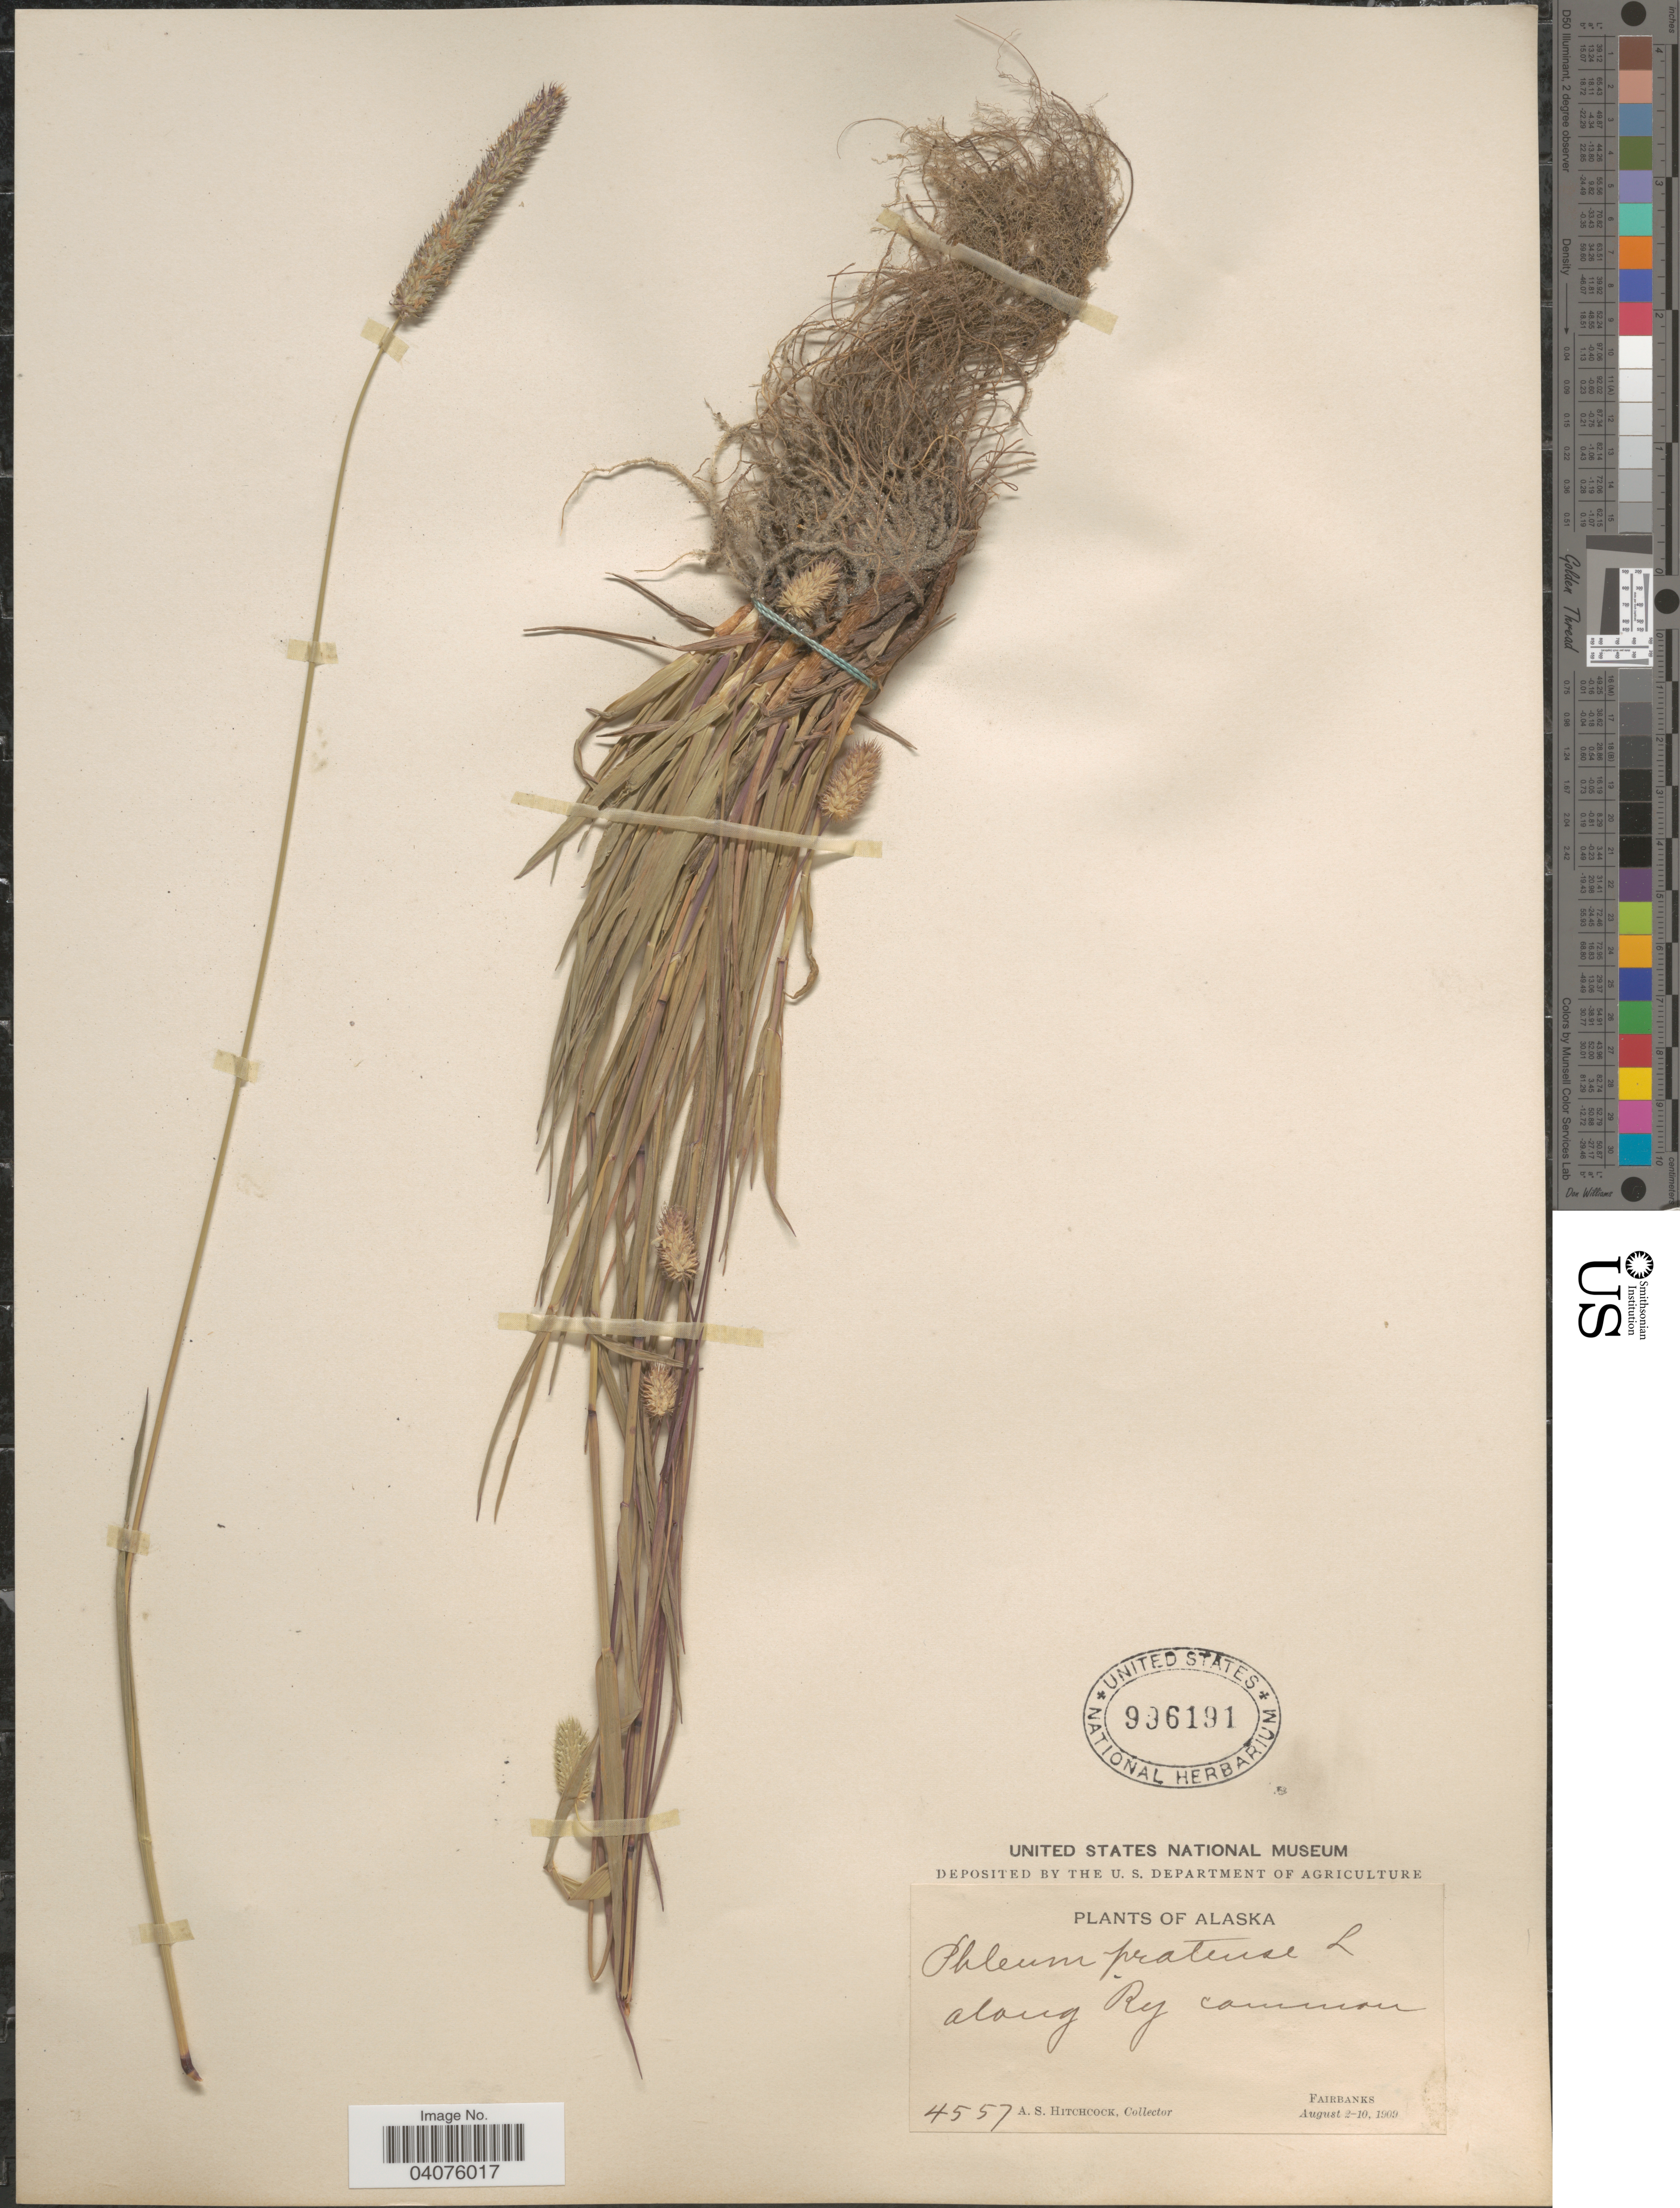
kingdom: Plantae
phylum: Tracheophyta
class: Liliopsida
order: Poales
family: Poaceae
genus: Phleum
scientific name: Phleum pratense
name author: L.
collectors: A. S. Hitchcock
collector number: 4557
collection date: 1909-08-02/1909-08-10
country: United States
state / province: Alaska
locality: Along Ry. Fairbanks.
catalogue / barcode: US 996191